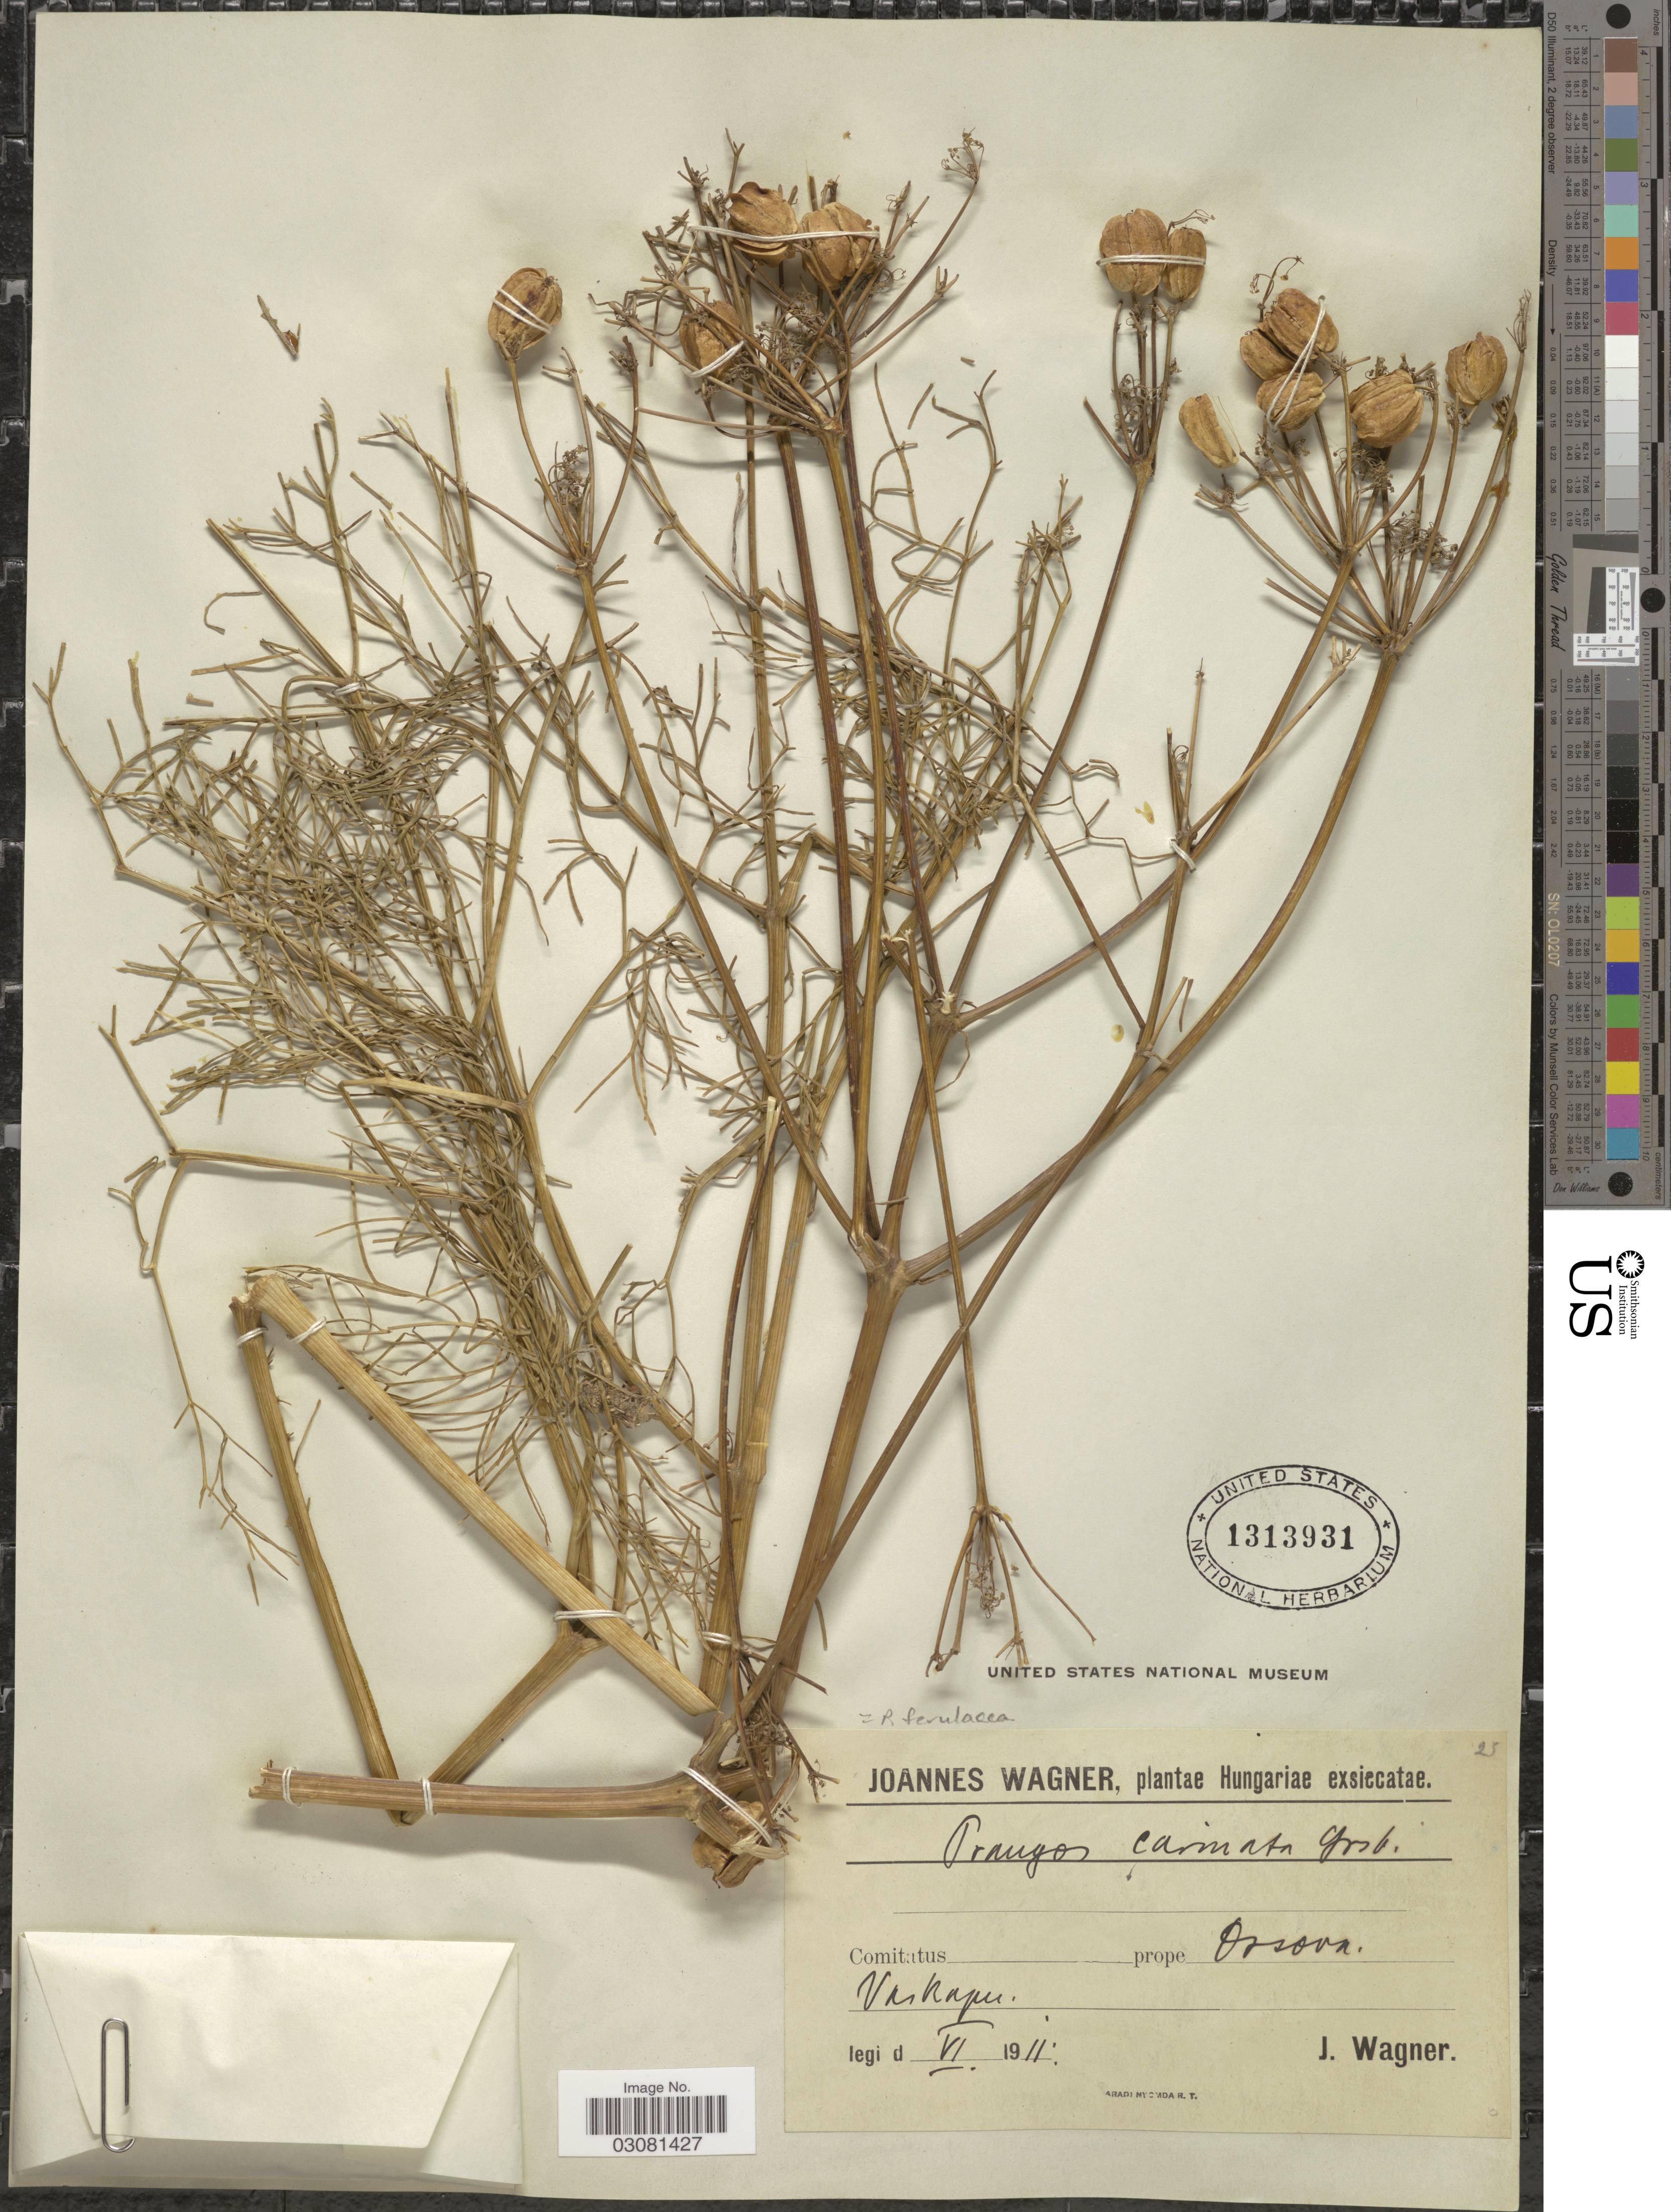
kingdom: Plantae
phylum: Tracheophyta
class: Magnoliopsida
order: Apiales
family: Apiaceae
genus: Prangos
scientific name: Prangos ferulacea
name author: (L.) Lindl.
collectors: J. Wagner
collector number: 23*?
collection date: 1911-06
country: Romania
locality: Prope Orsova Vaskapu.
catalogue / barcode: US 1313931